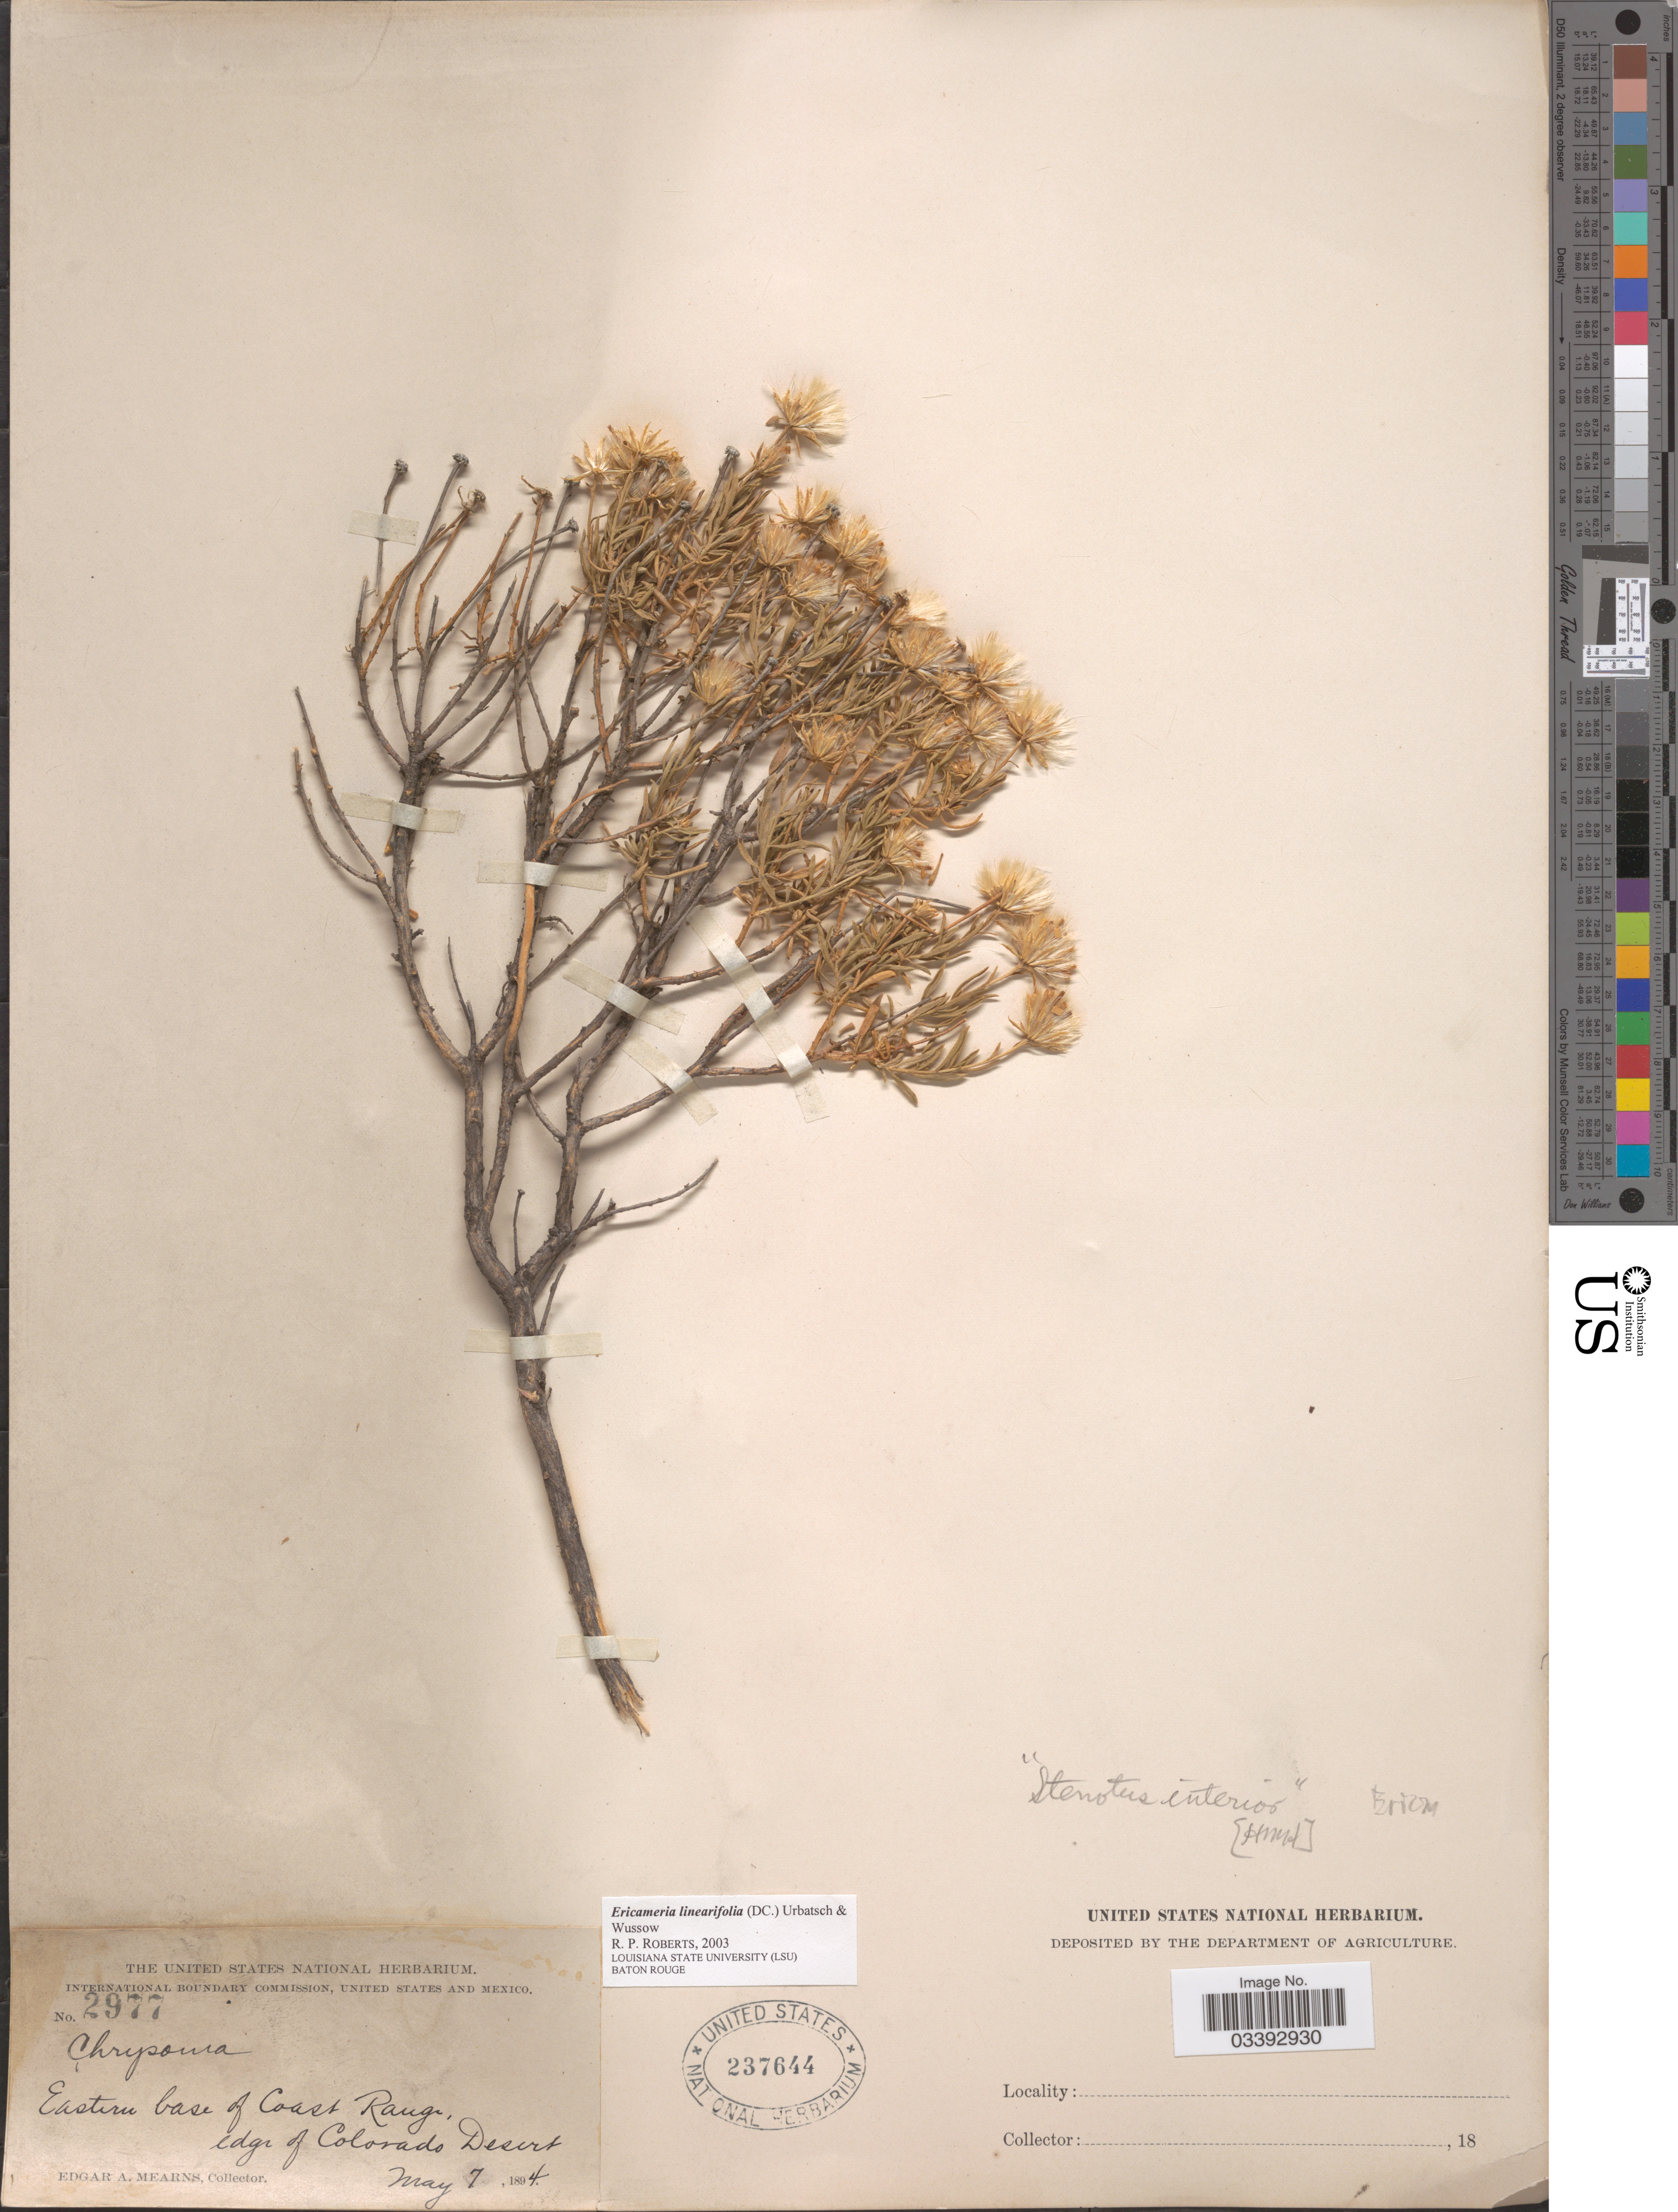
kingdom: Plantae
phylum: Tracheophyta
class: Magnoliopsida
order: Asterales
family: Asteraceae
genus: Ericameria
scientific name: Ericameria linearifolia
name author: (DC.) Urbatsch & Wussow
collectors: E. A. Mearns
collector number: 2977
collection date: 1894-05-07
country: United States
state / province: Colorado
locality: Eastern base of Coast Range, edge of Colorado Desert.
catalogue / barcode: US 237644